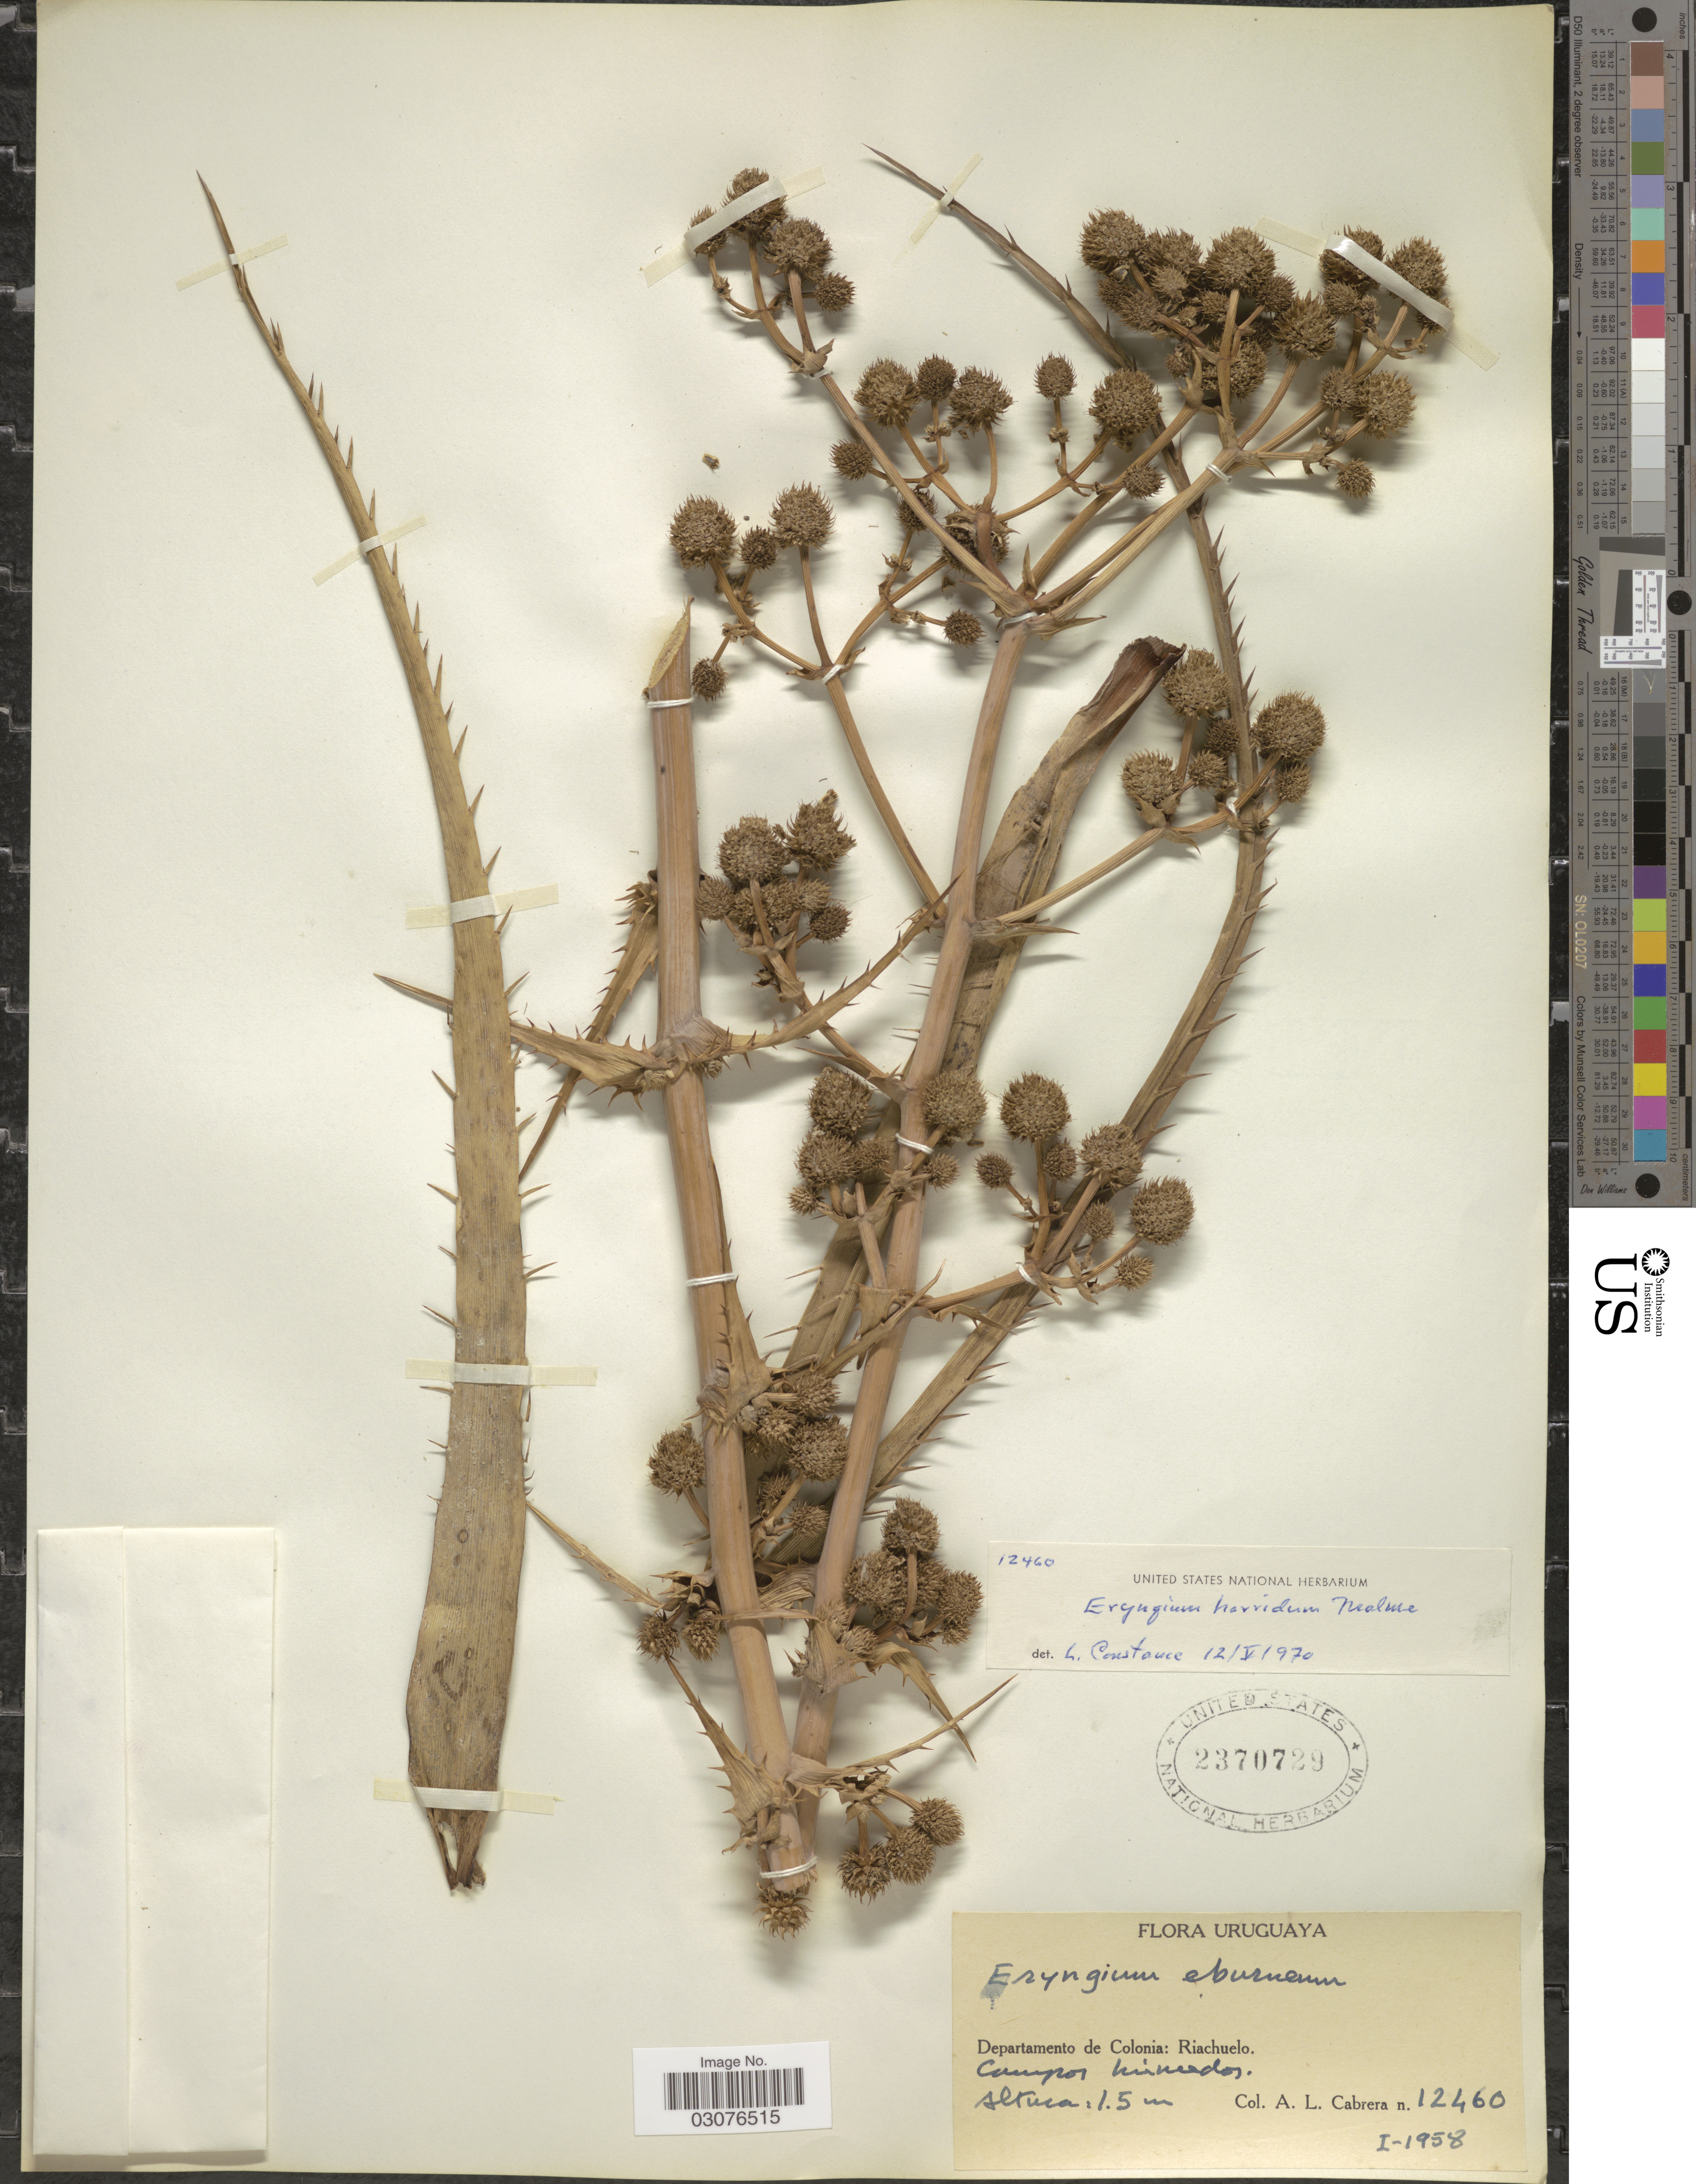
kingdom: Plantae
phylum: Tracheophyta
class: Magnoliopsida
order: Apiales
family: Apiaceae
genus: Eryngium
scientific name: Eryngium horridum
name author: Malme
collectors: A. L. Cabrera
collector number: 12460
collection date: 1958-01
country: Uruguay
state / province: Colonia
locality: Departamento de Colonia, Riachuelo. Campos Mirador.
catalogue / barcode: US 2370729